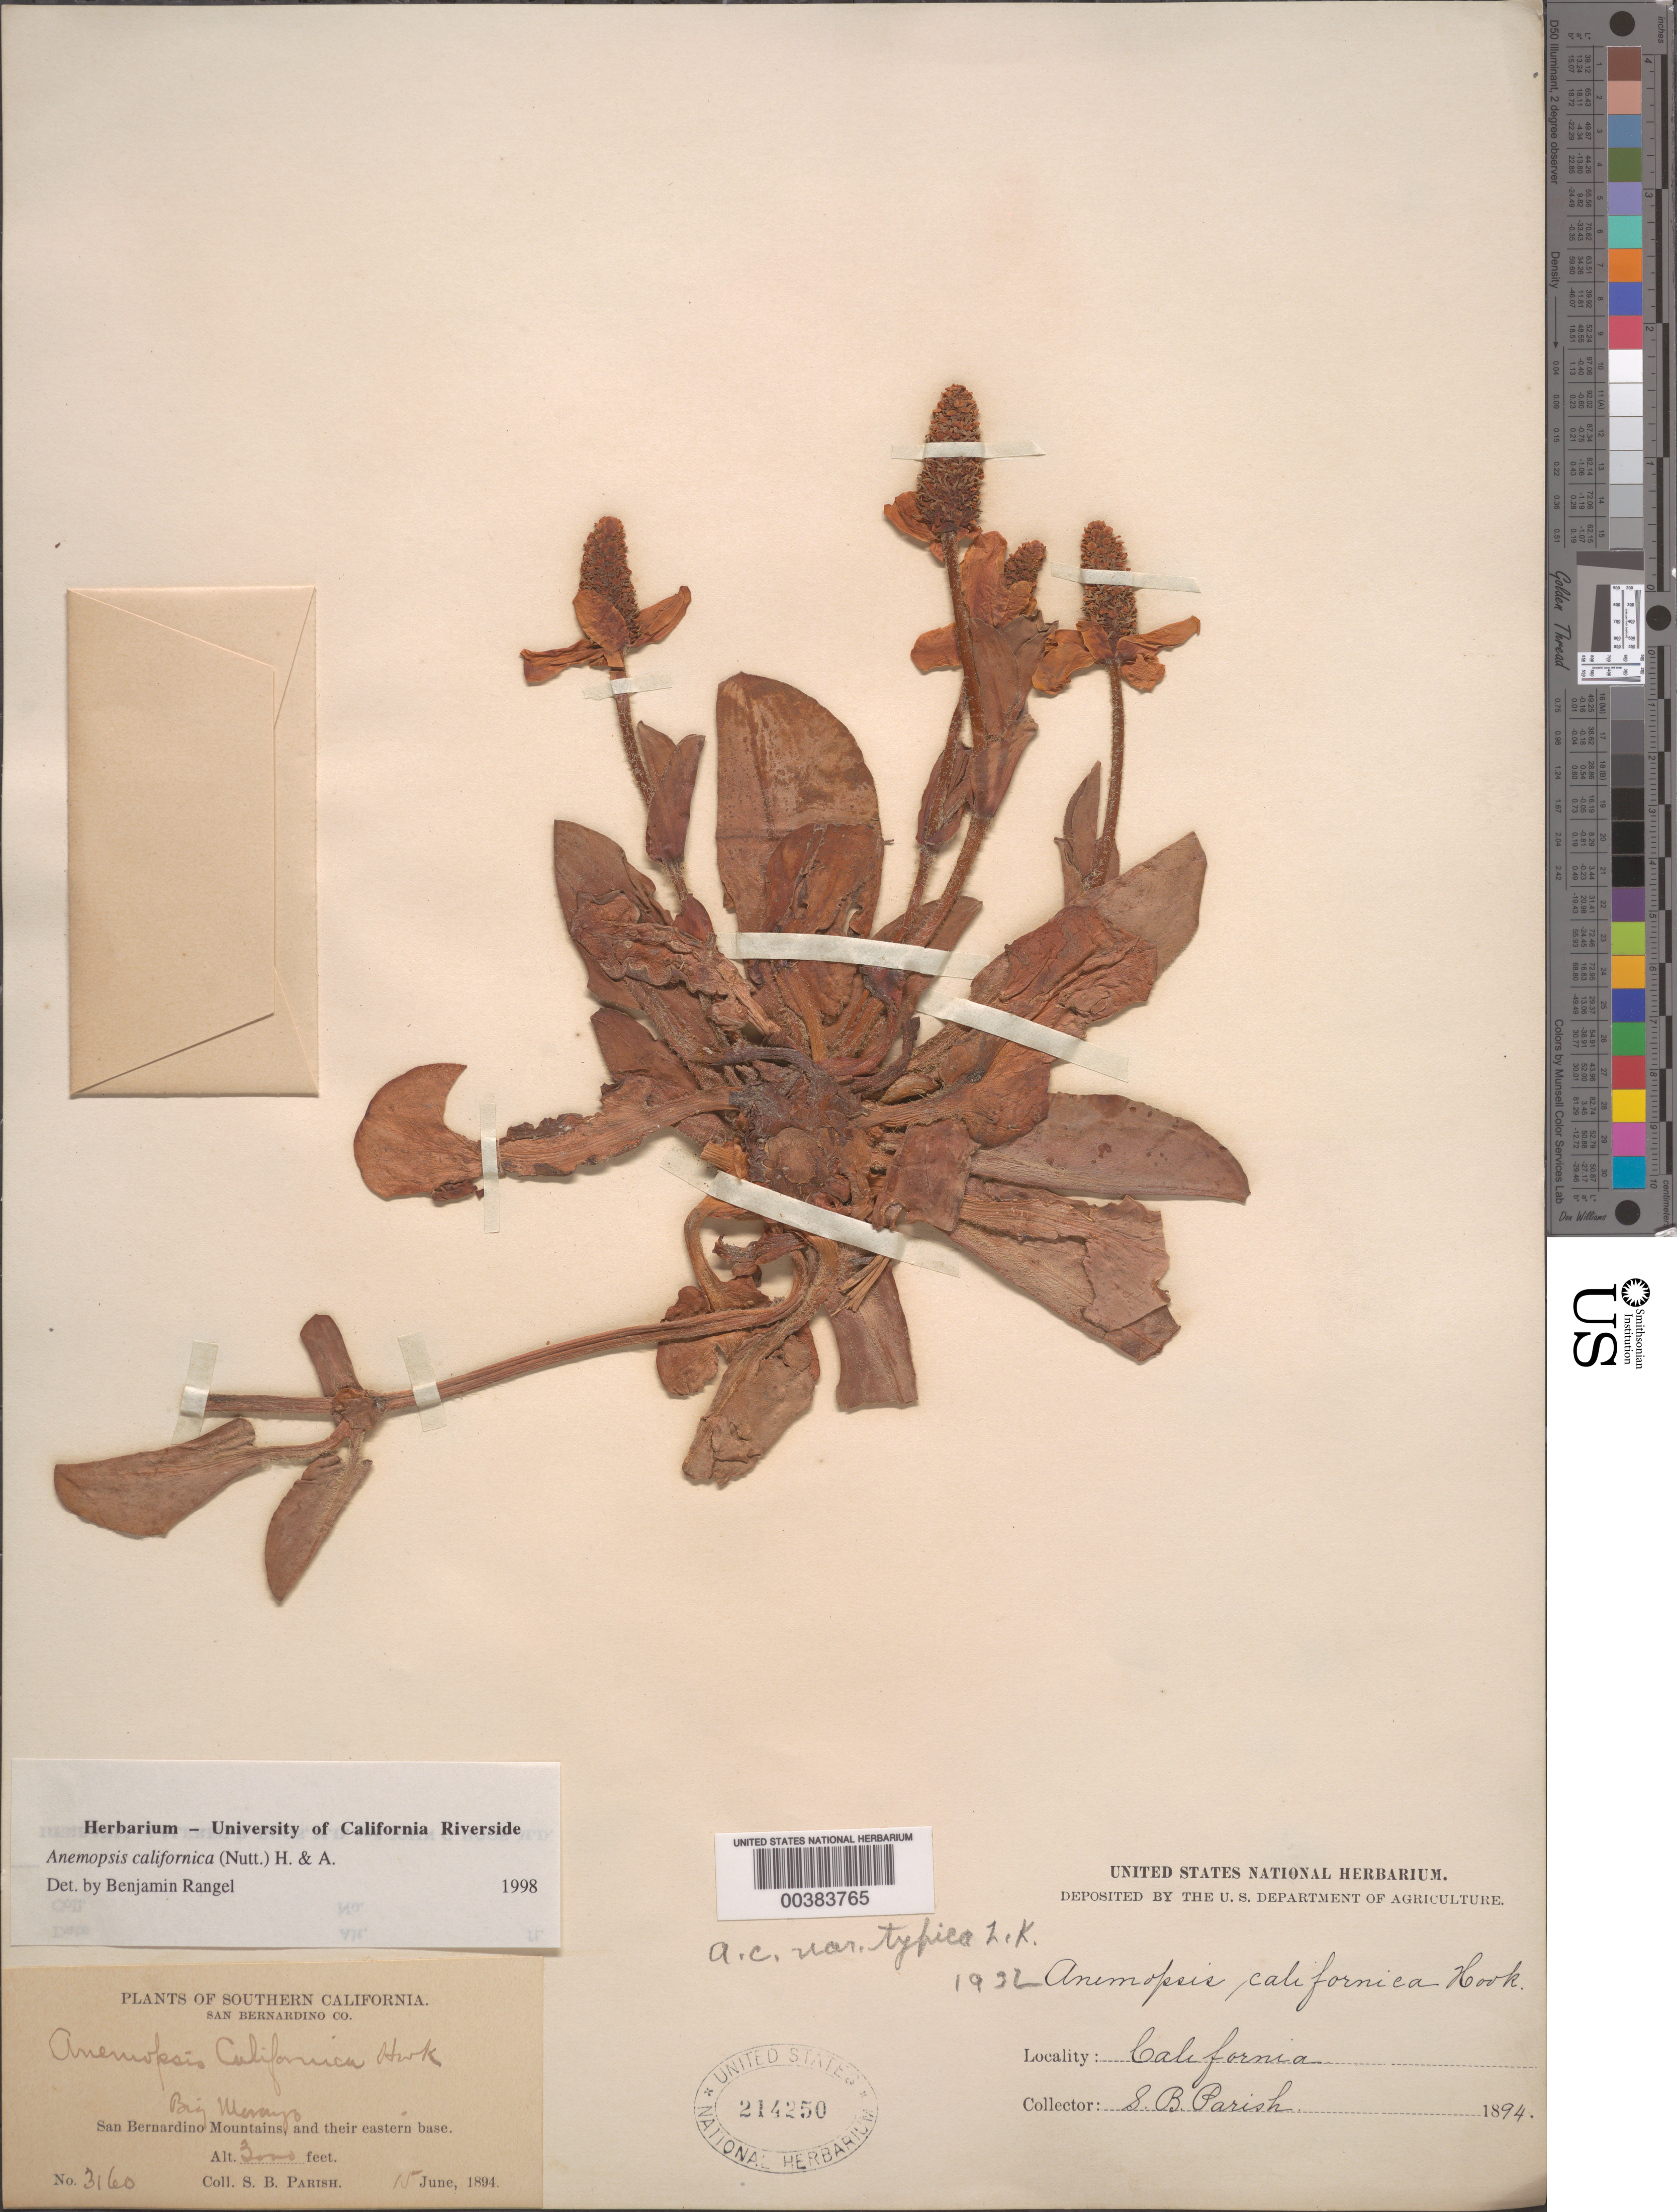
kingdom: Plantae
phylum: Tracheophyta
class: Magnoliopsida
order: Piperales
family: Saururaceae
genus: Anemopsis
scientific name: Anemopsis californica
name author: (Nutt.) Hook. & Arn.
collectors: S. B. Parish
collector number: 3160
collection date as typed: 15 Jun 1894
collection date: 1894-06-15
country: United States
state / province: California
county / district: San Bernardino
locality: San bernardino mts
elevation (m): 914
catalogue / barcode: US 214250